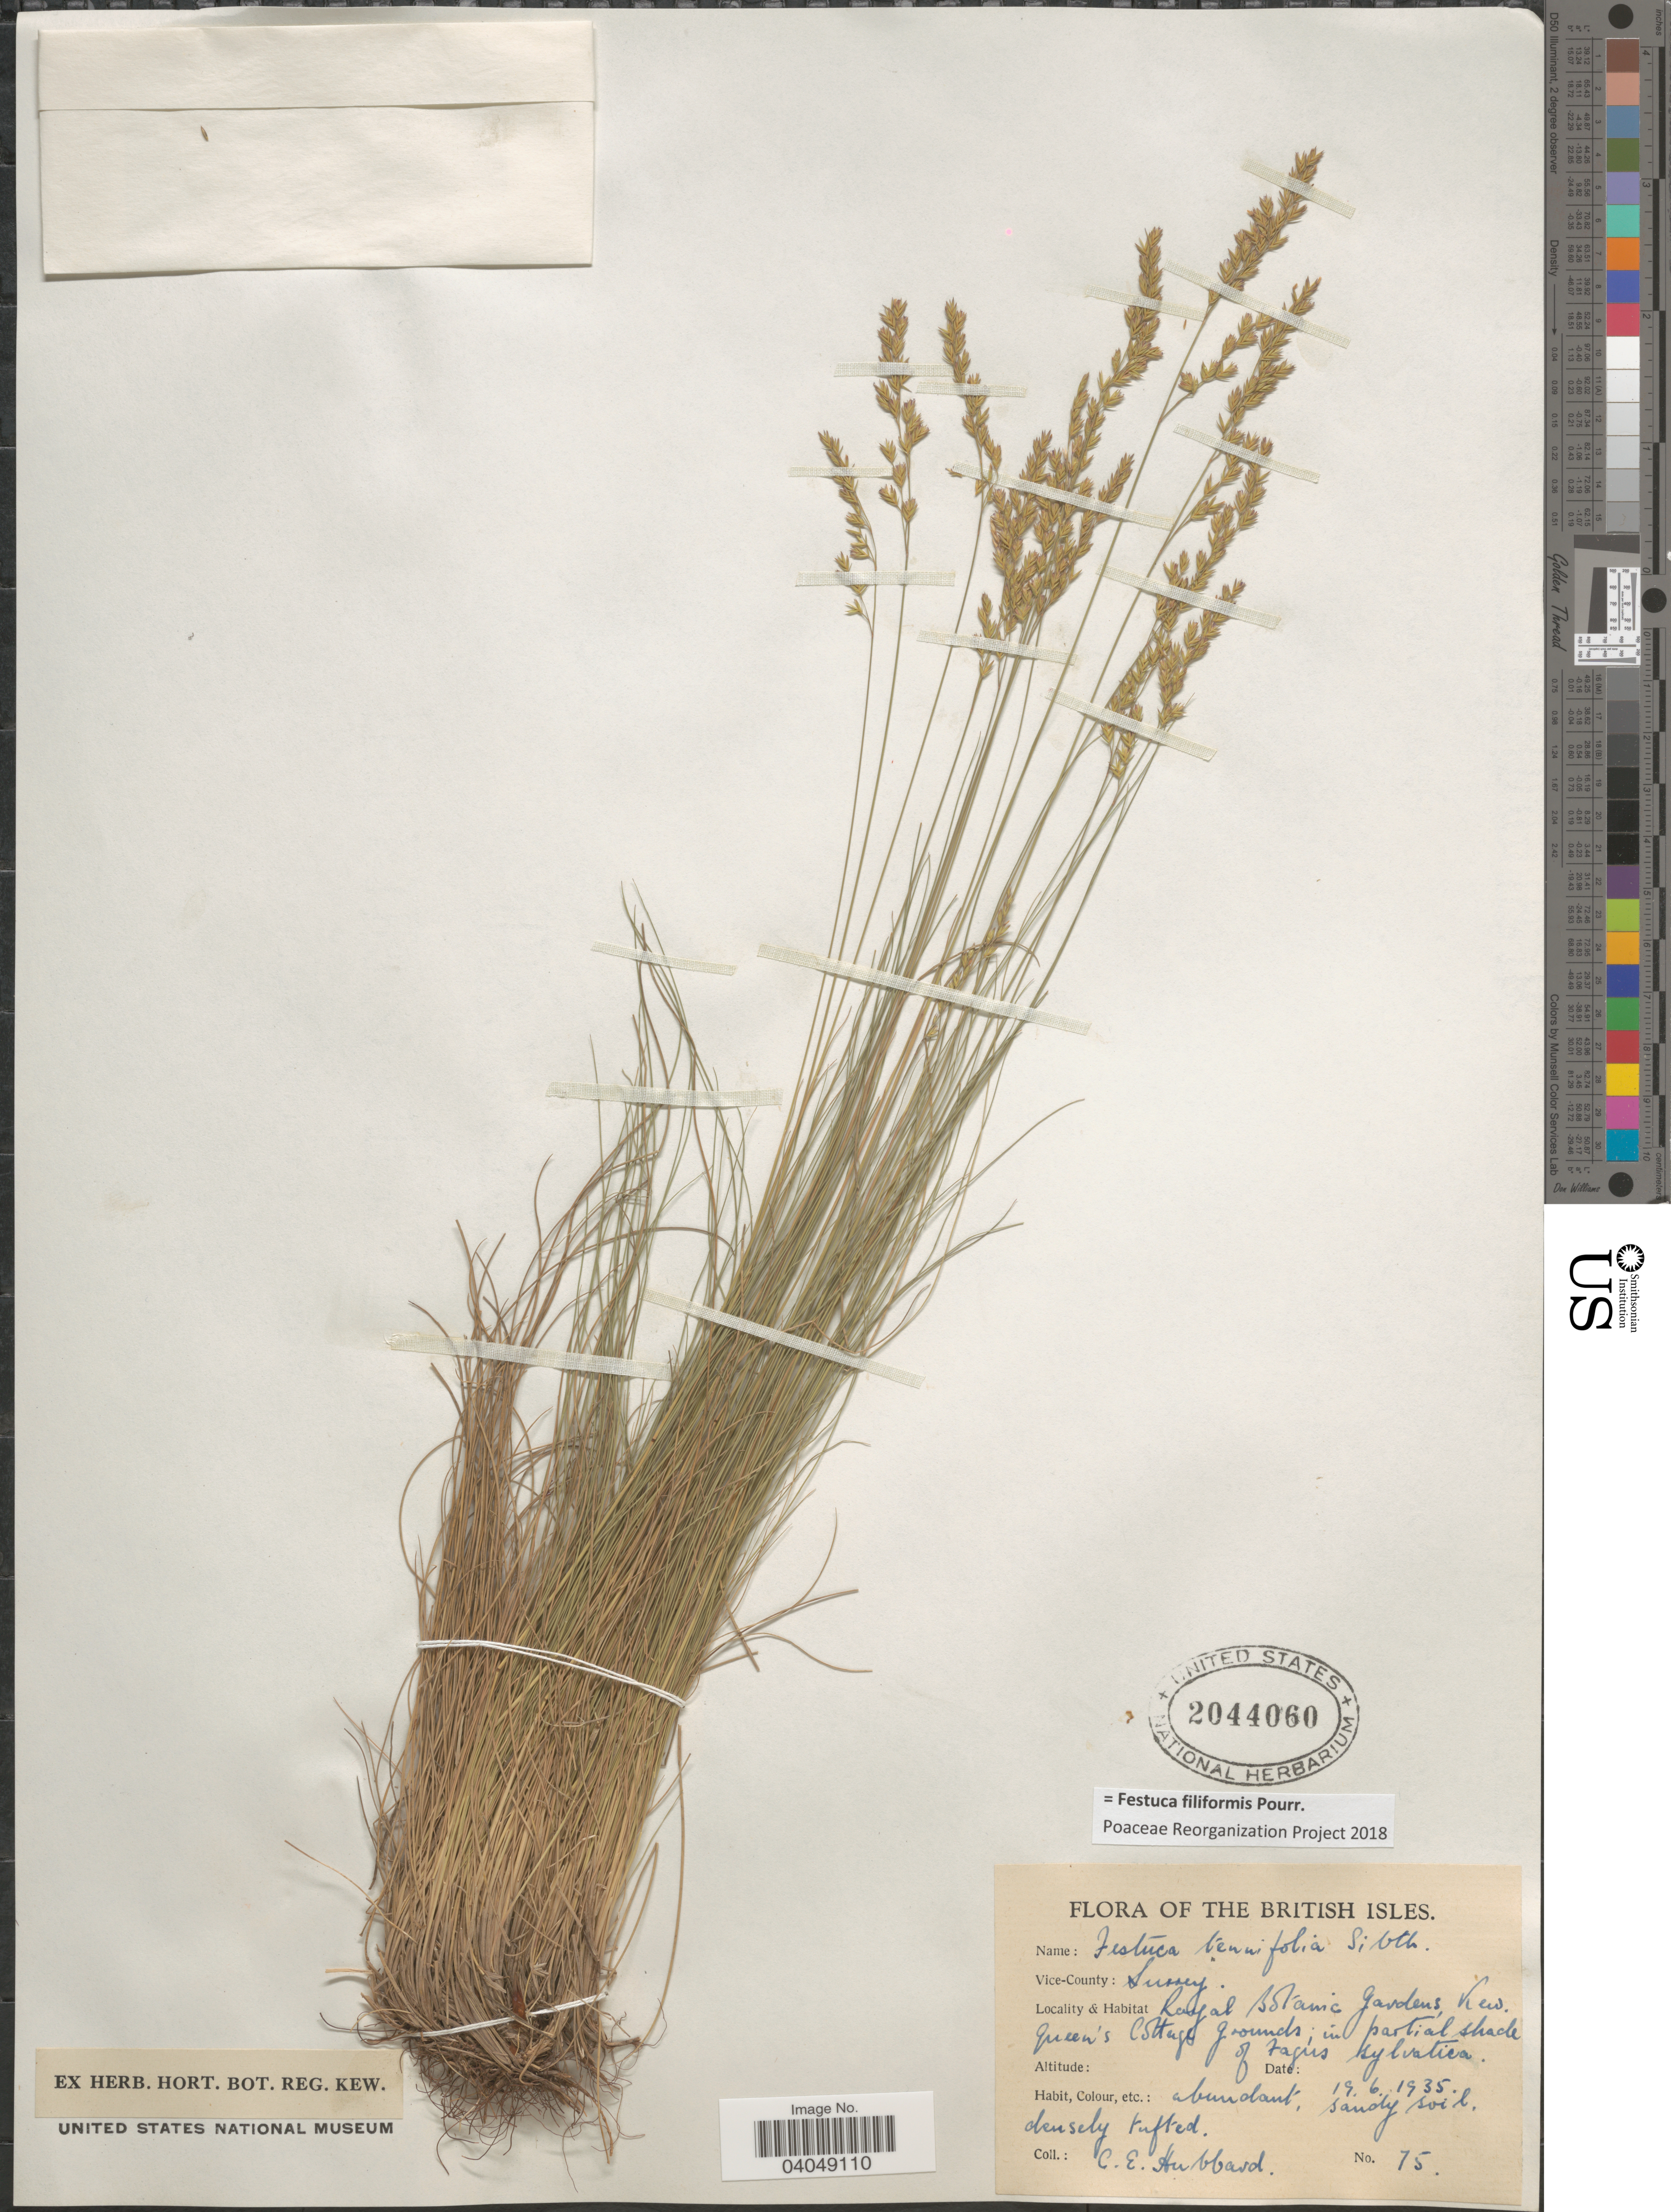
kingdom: Plantae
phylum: Tracheophyta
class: Liliopsida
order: Poales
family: Poaceae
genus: Festuca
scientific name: Festuca filiformis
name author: Pourr.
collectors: C. E. Hubbard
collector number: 75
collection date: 1935-06-19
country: United Kingdom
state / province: England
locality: The British Isles. Vice-County: Surrey. Royal Botanic Gardens, Kew. Queen's Cottage grounds.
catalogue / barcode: US 2044060